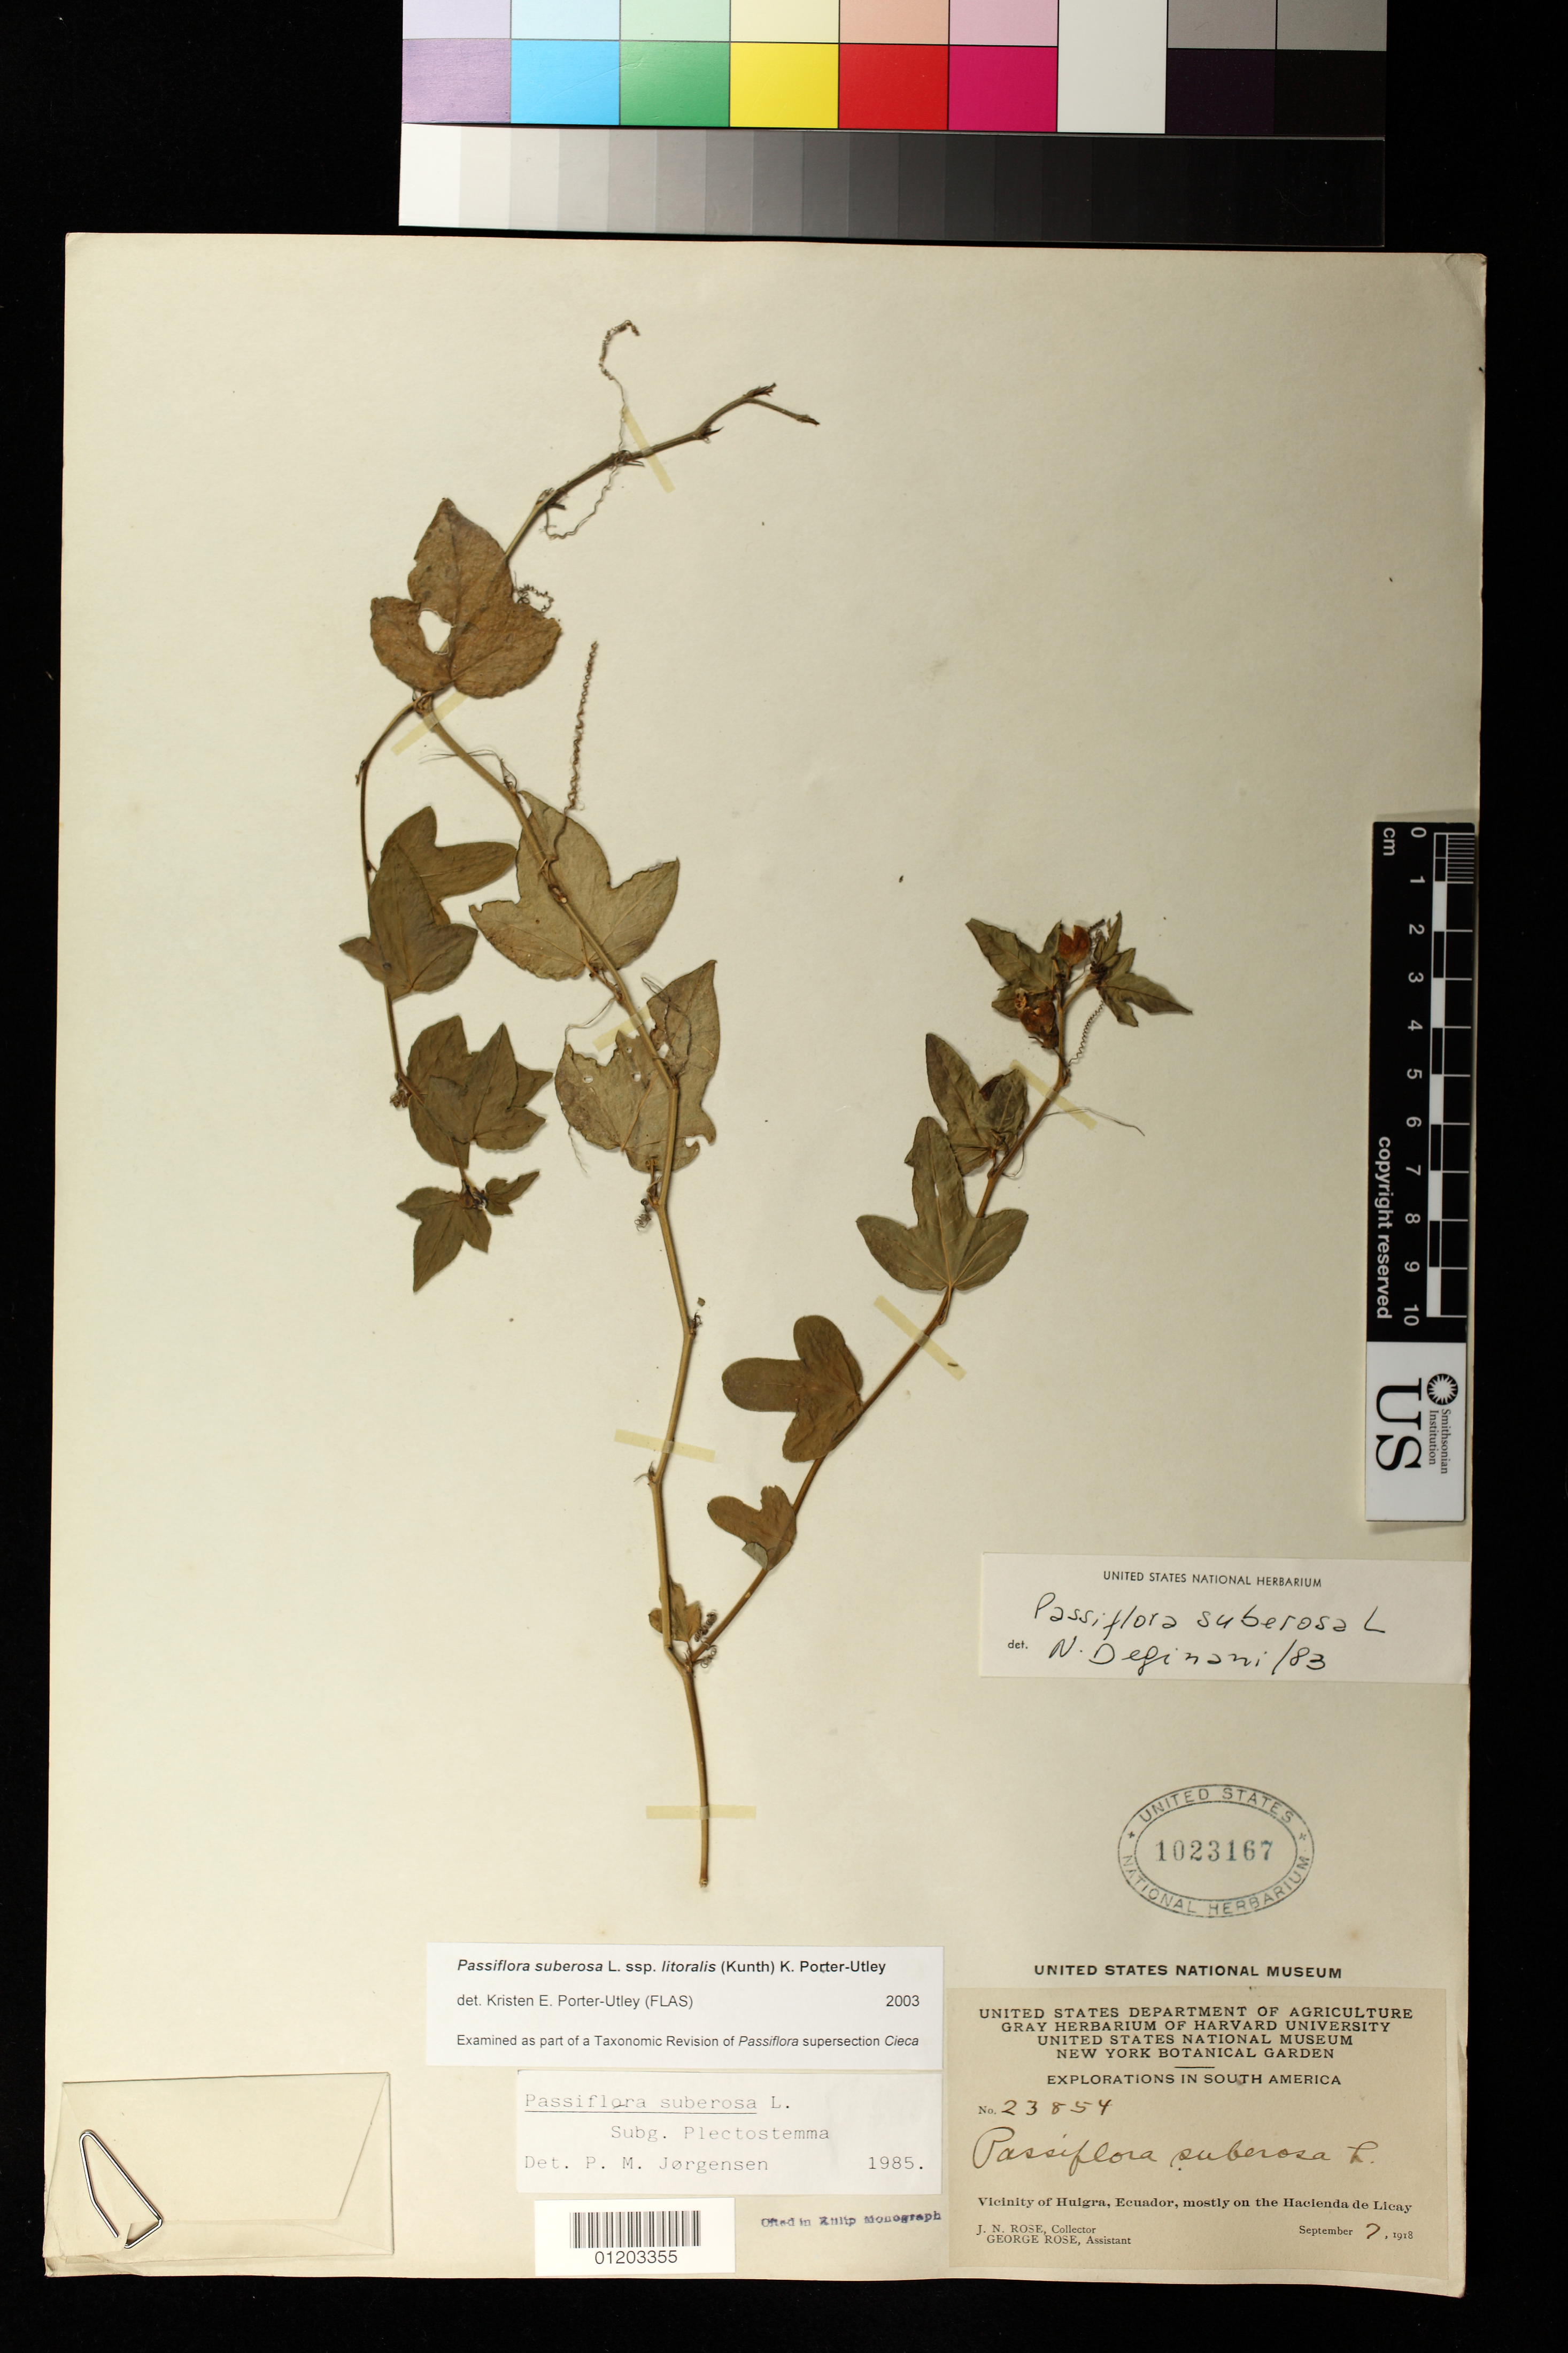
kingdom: Plantae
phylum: Tracheophyta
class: Magnoliopsida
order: Malpighiales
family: Passifloraceae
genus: Passiflora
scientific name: Passiflora suberosa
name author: L.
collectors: J. N. Rose & G. Rose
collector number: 23854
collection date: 1918-09-01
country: Ecuador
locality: Vicinity of Huigra, mostly on the Hacienda de Licay.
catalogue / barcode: US 1023167